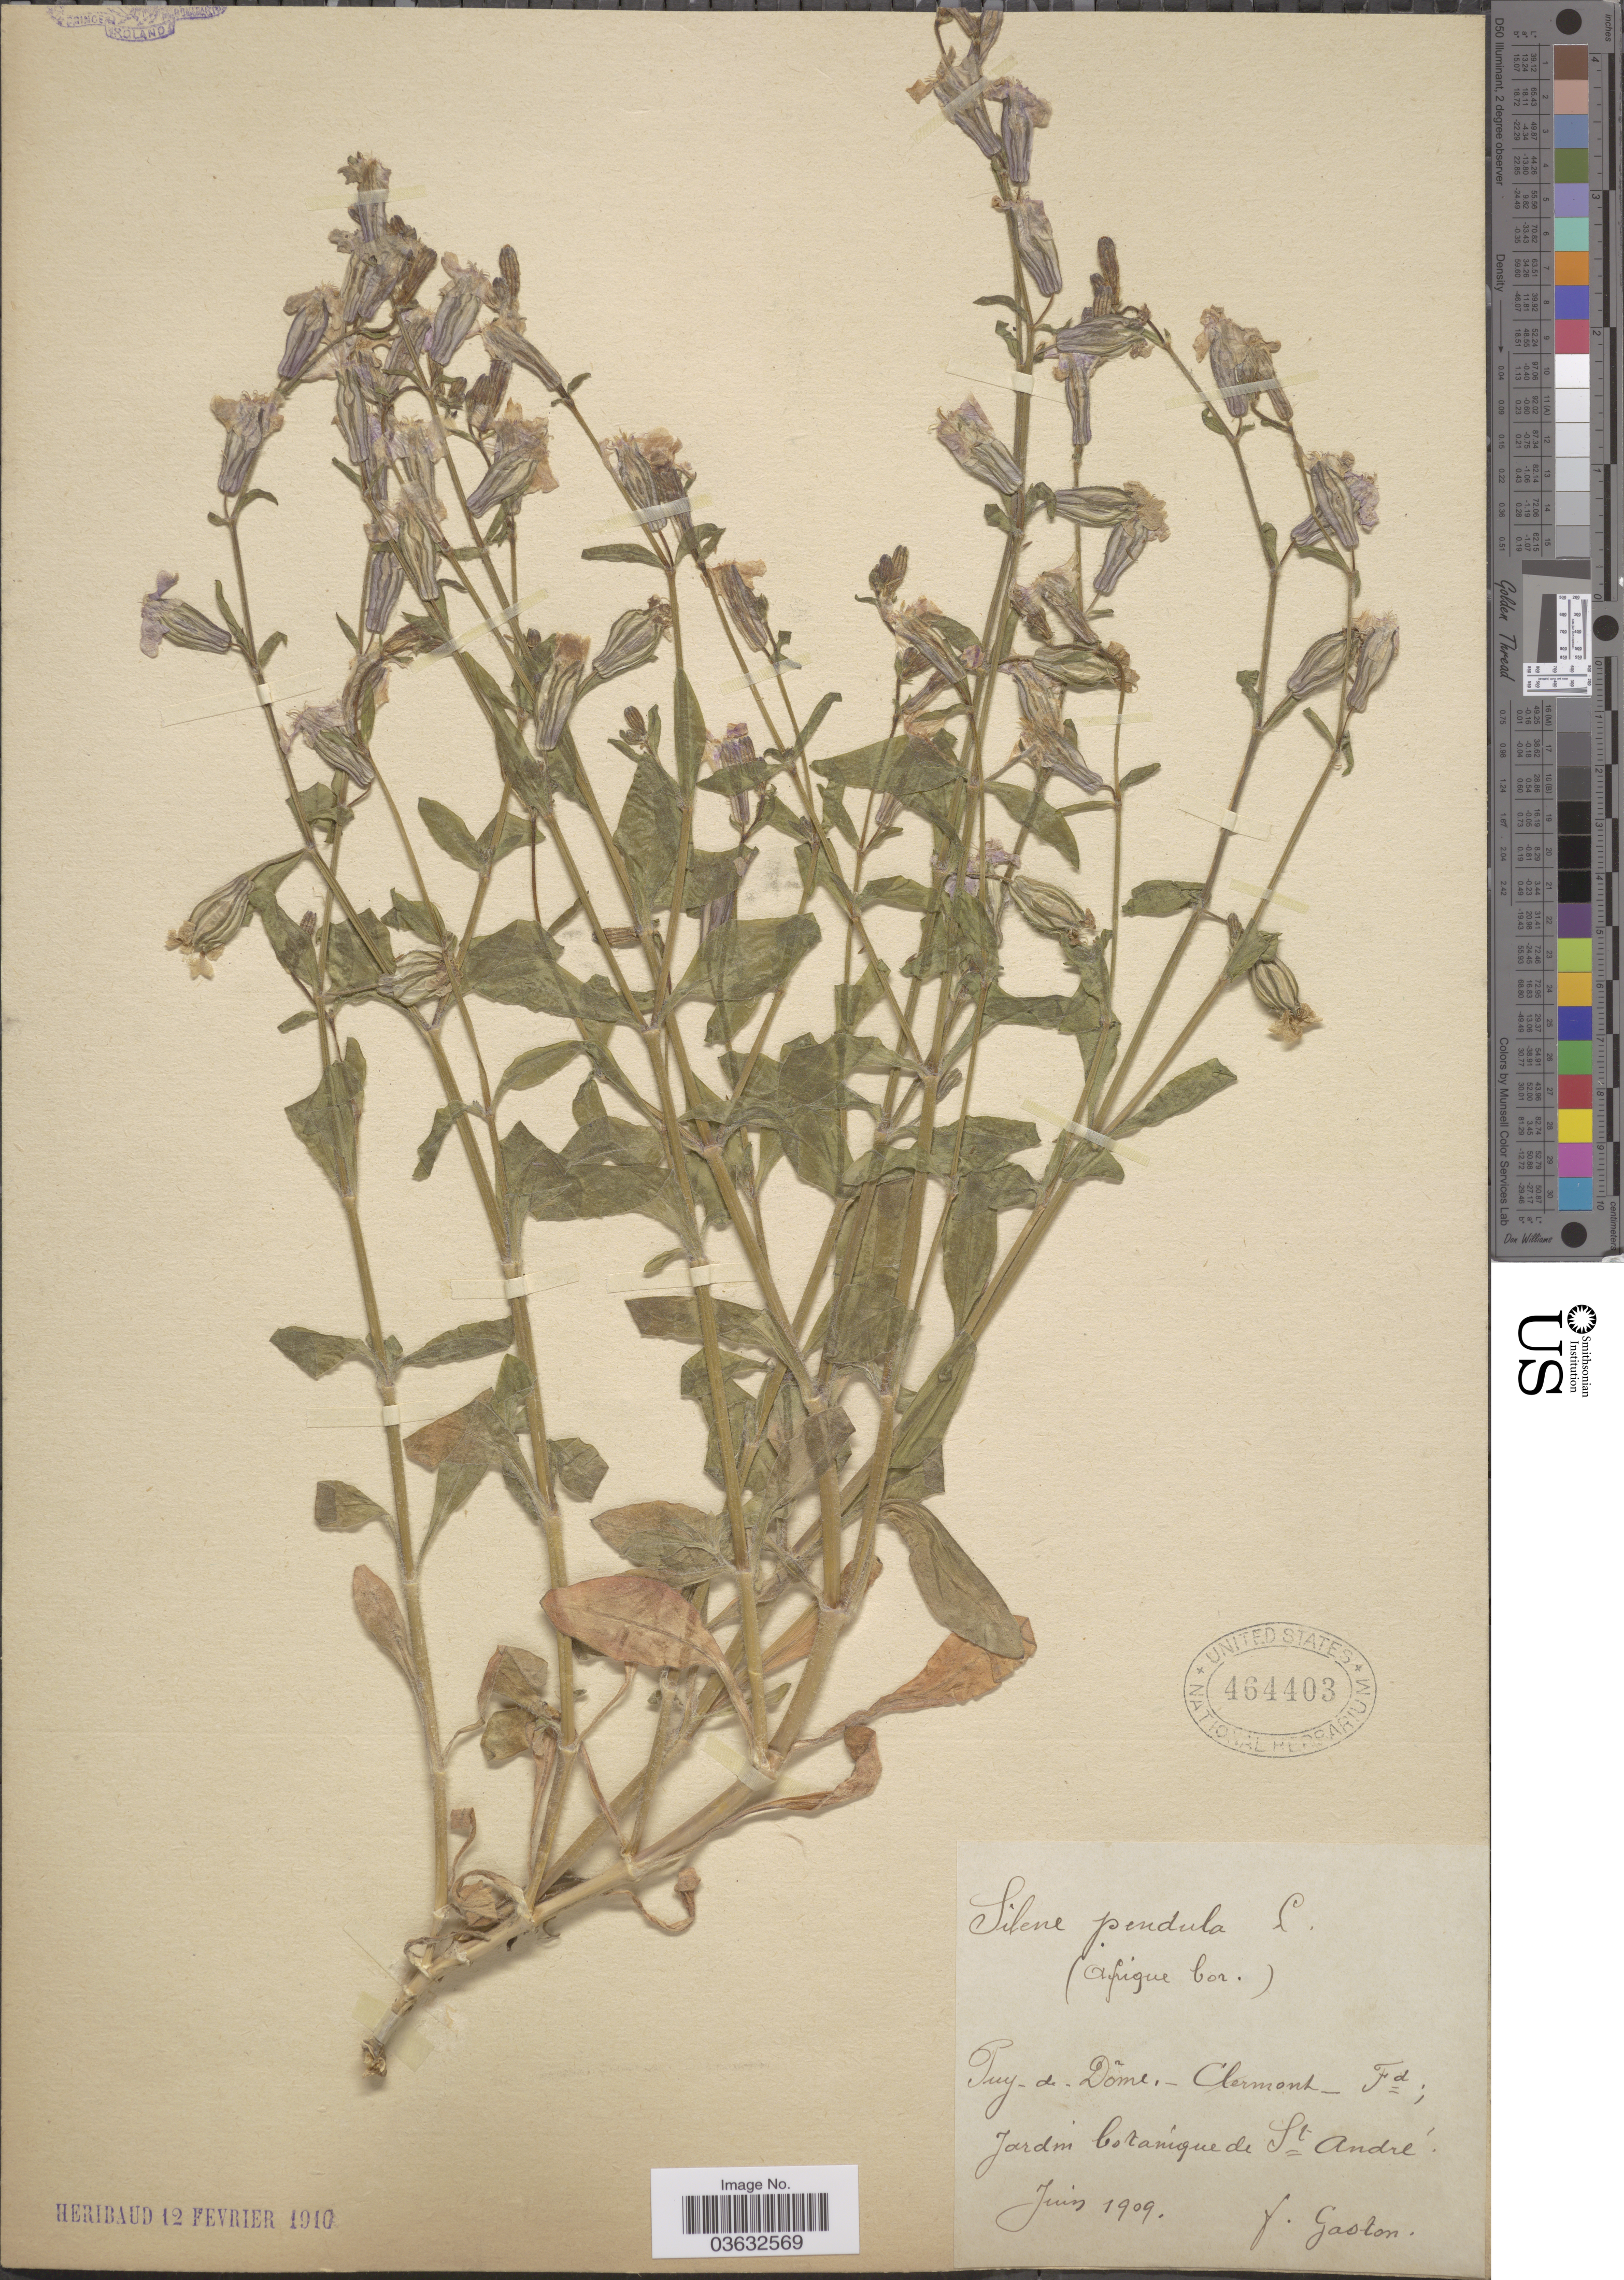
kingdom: Plantae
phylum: Tracheophyta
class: Magnoliopsida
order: Caryophyllales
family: Caryophyllaceae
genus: Silene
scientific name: Silene pendula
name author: L.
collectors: F. Gaston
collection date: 1909-06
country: France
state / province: Auvergne-Rhône-Alpes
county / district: Puy-de-Dôme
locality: Puy-de-Dome, - Clermont-Fd., Jardin botaníque de St. André.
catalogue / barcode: US 464403